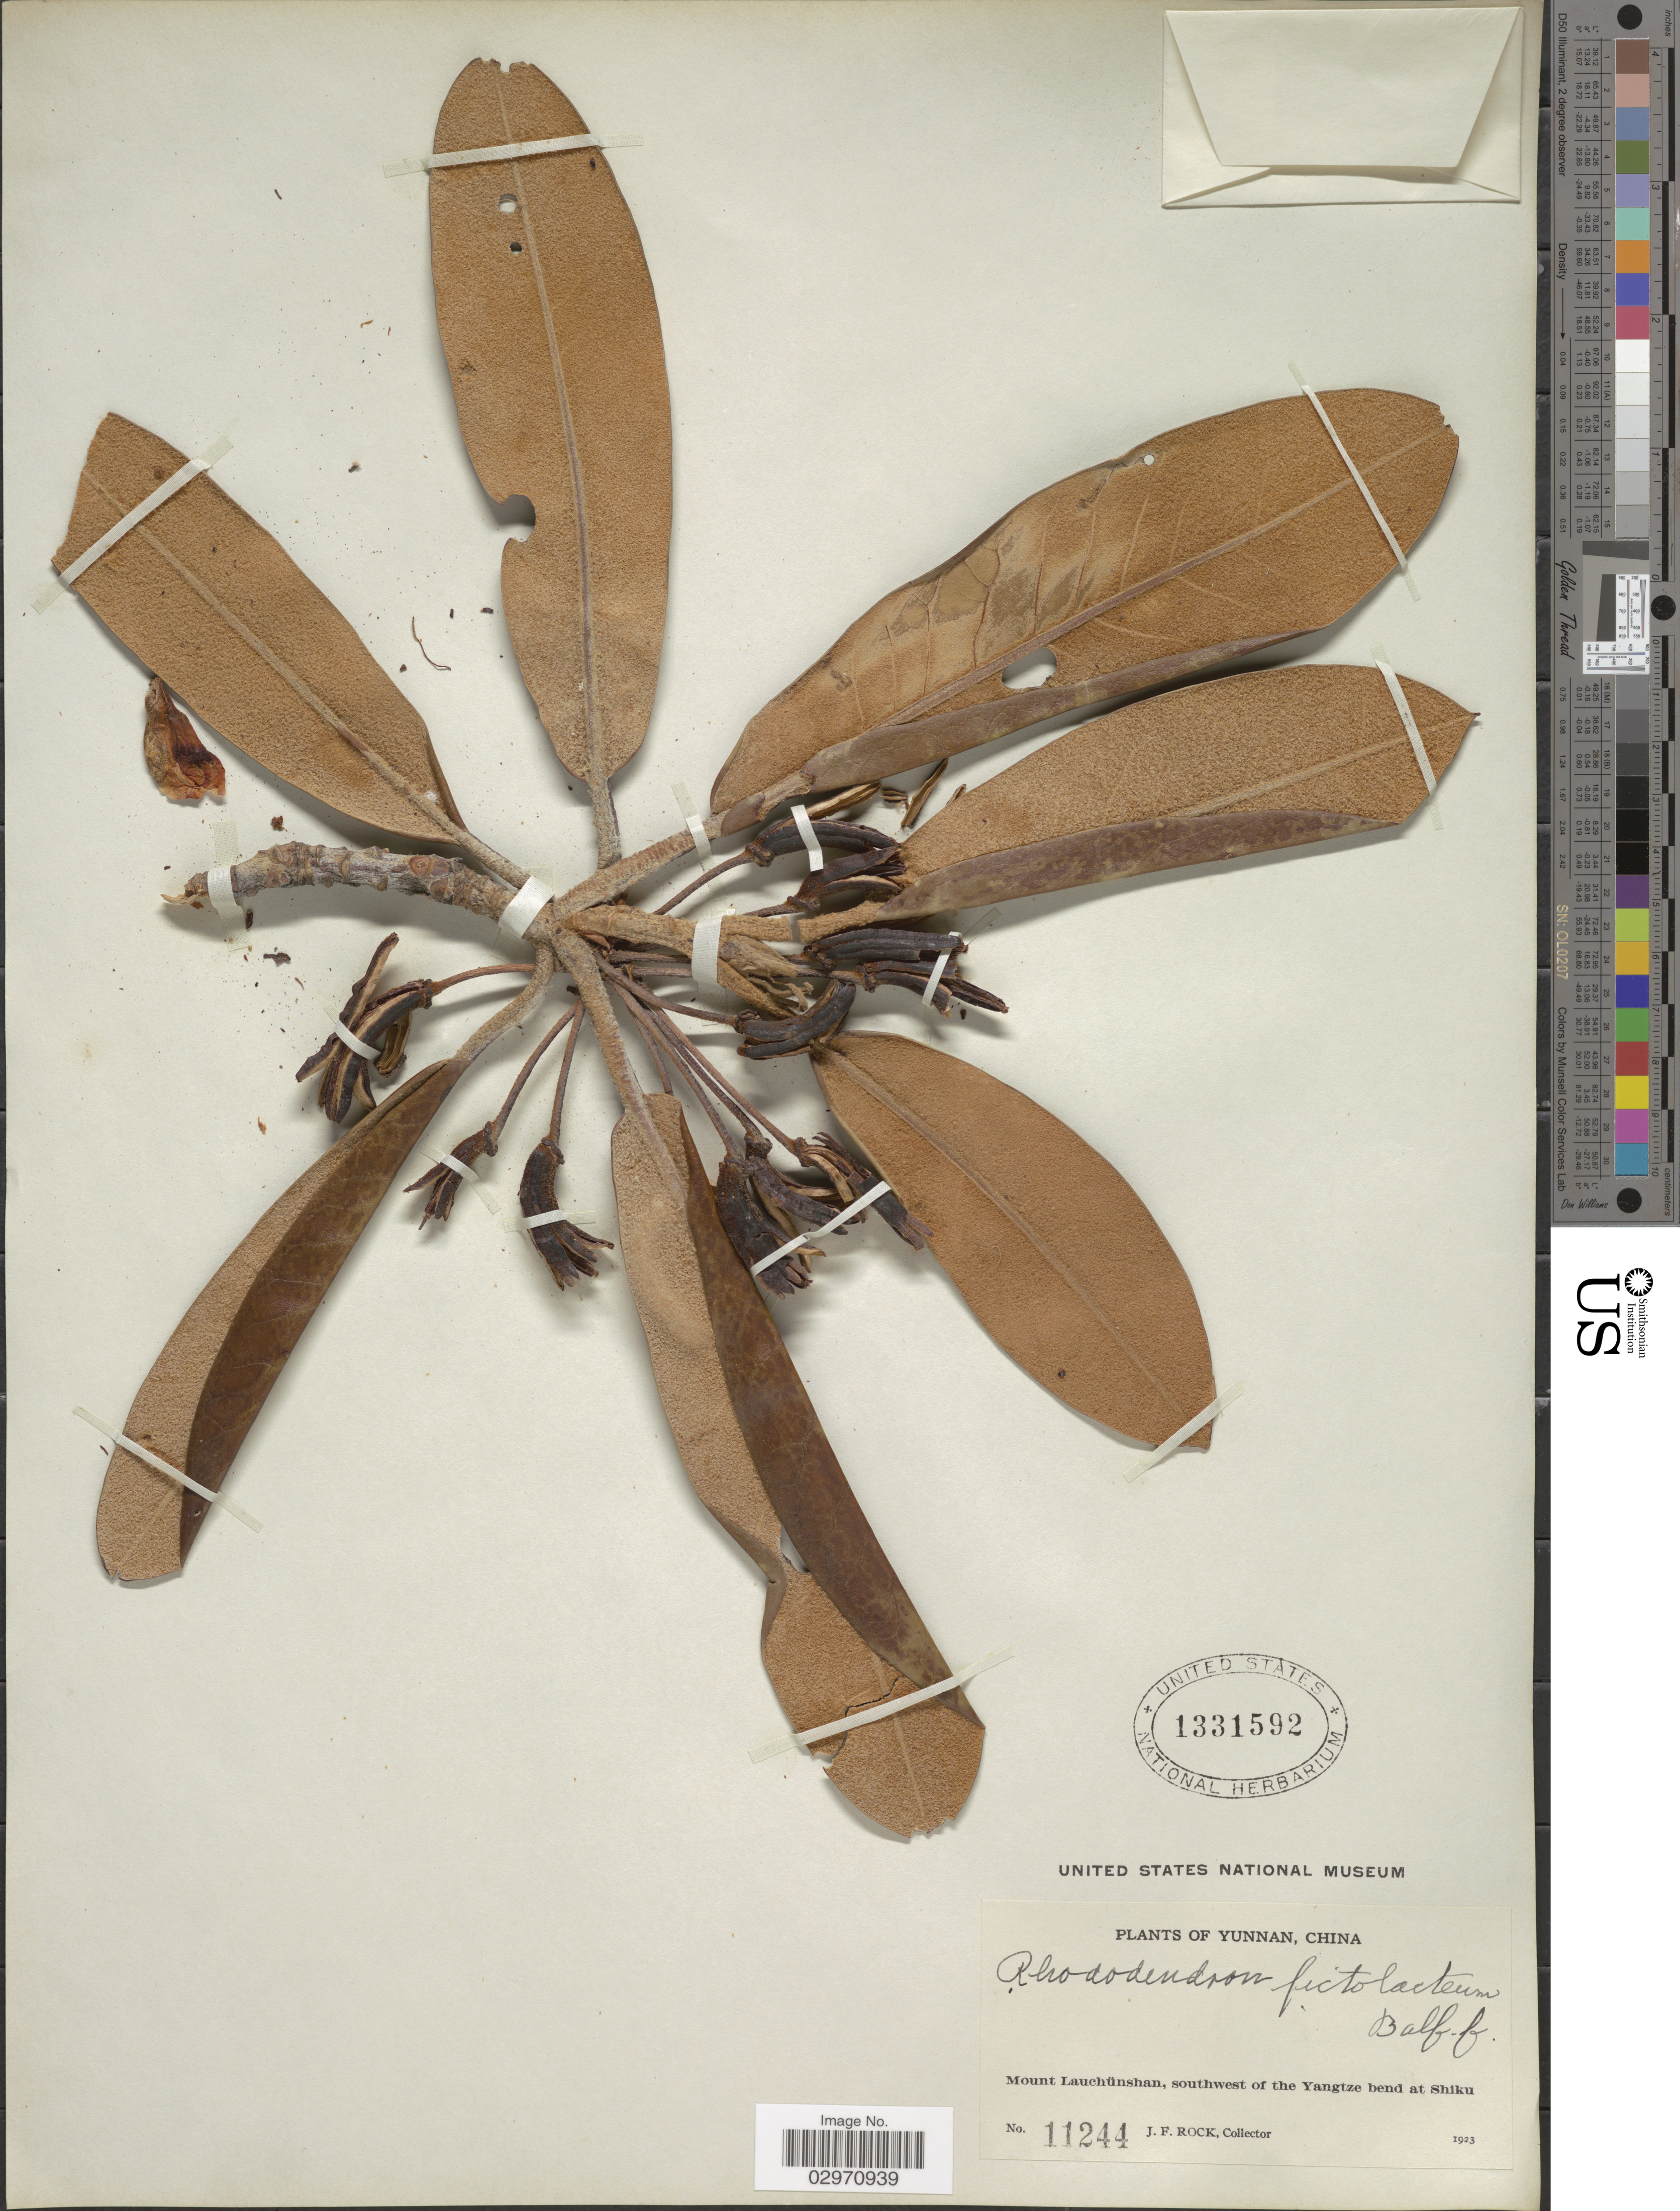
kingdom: Plantae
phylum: Tracheophyta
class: Magnoliopsida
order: Ericales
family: Ericaceae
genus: Rhododendron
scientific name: Rhododendron fictolacteum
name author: Balf. f.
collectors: J. Rock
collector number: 11244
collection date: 1923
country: China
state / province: Yunnan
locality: Mount Lauchünshan, southwest of the Yangtze bend at Shiku.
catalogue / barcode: US 1331592